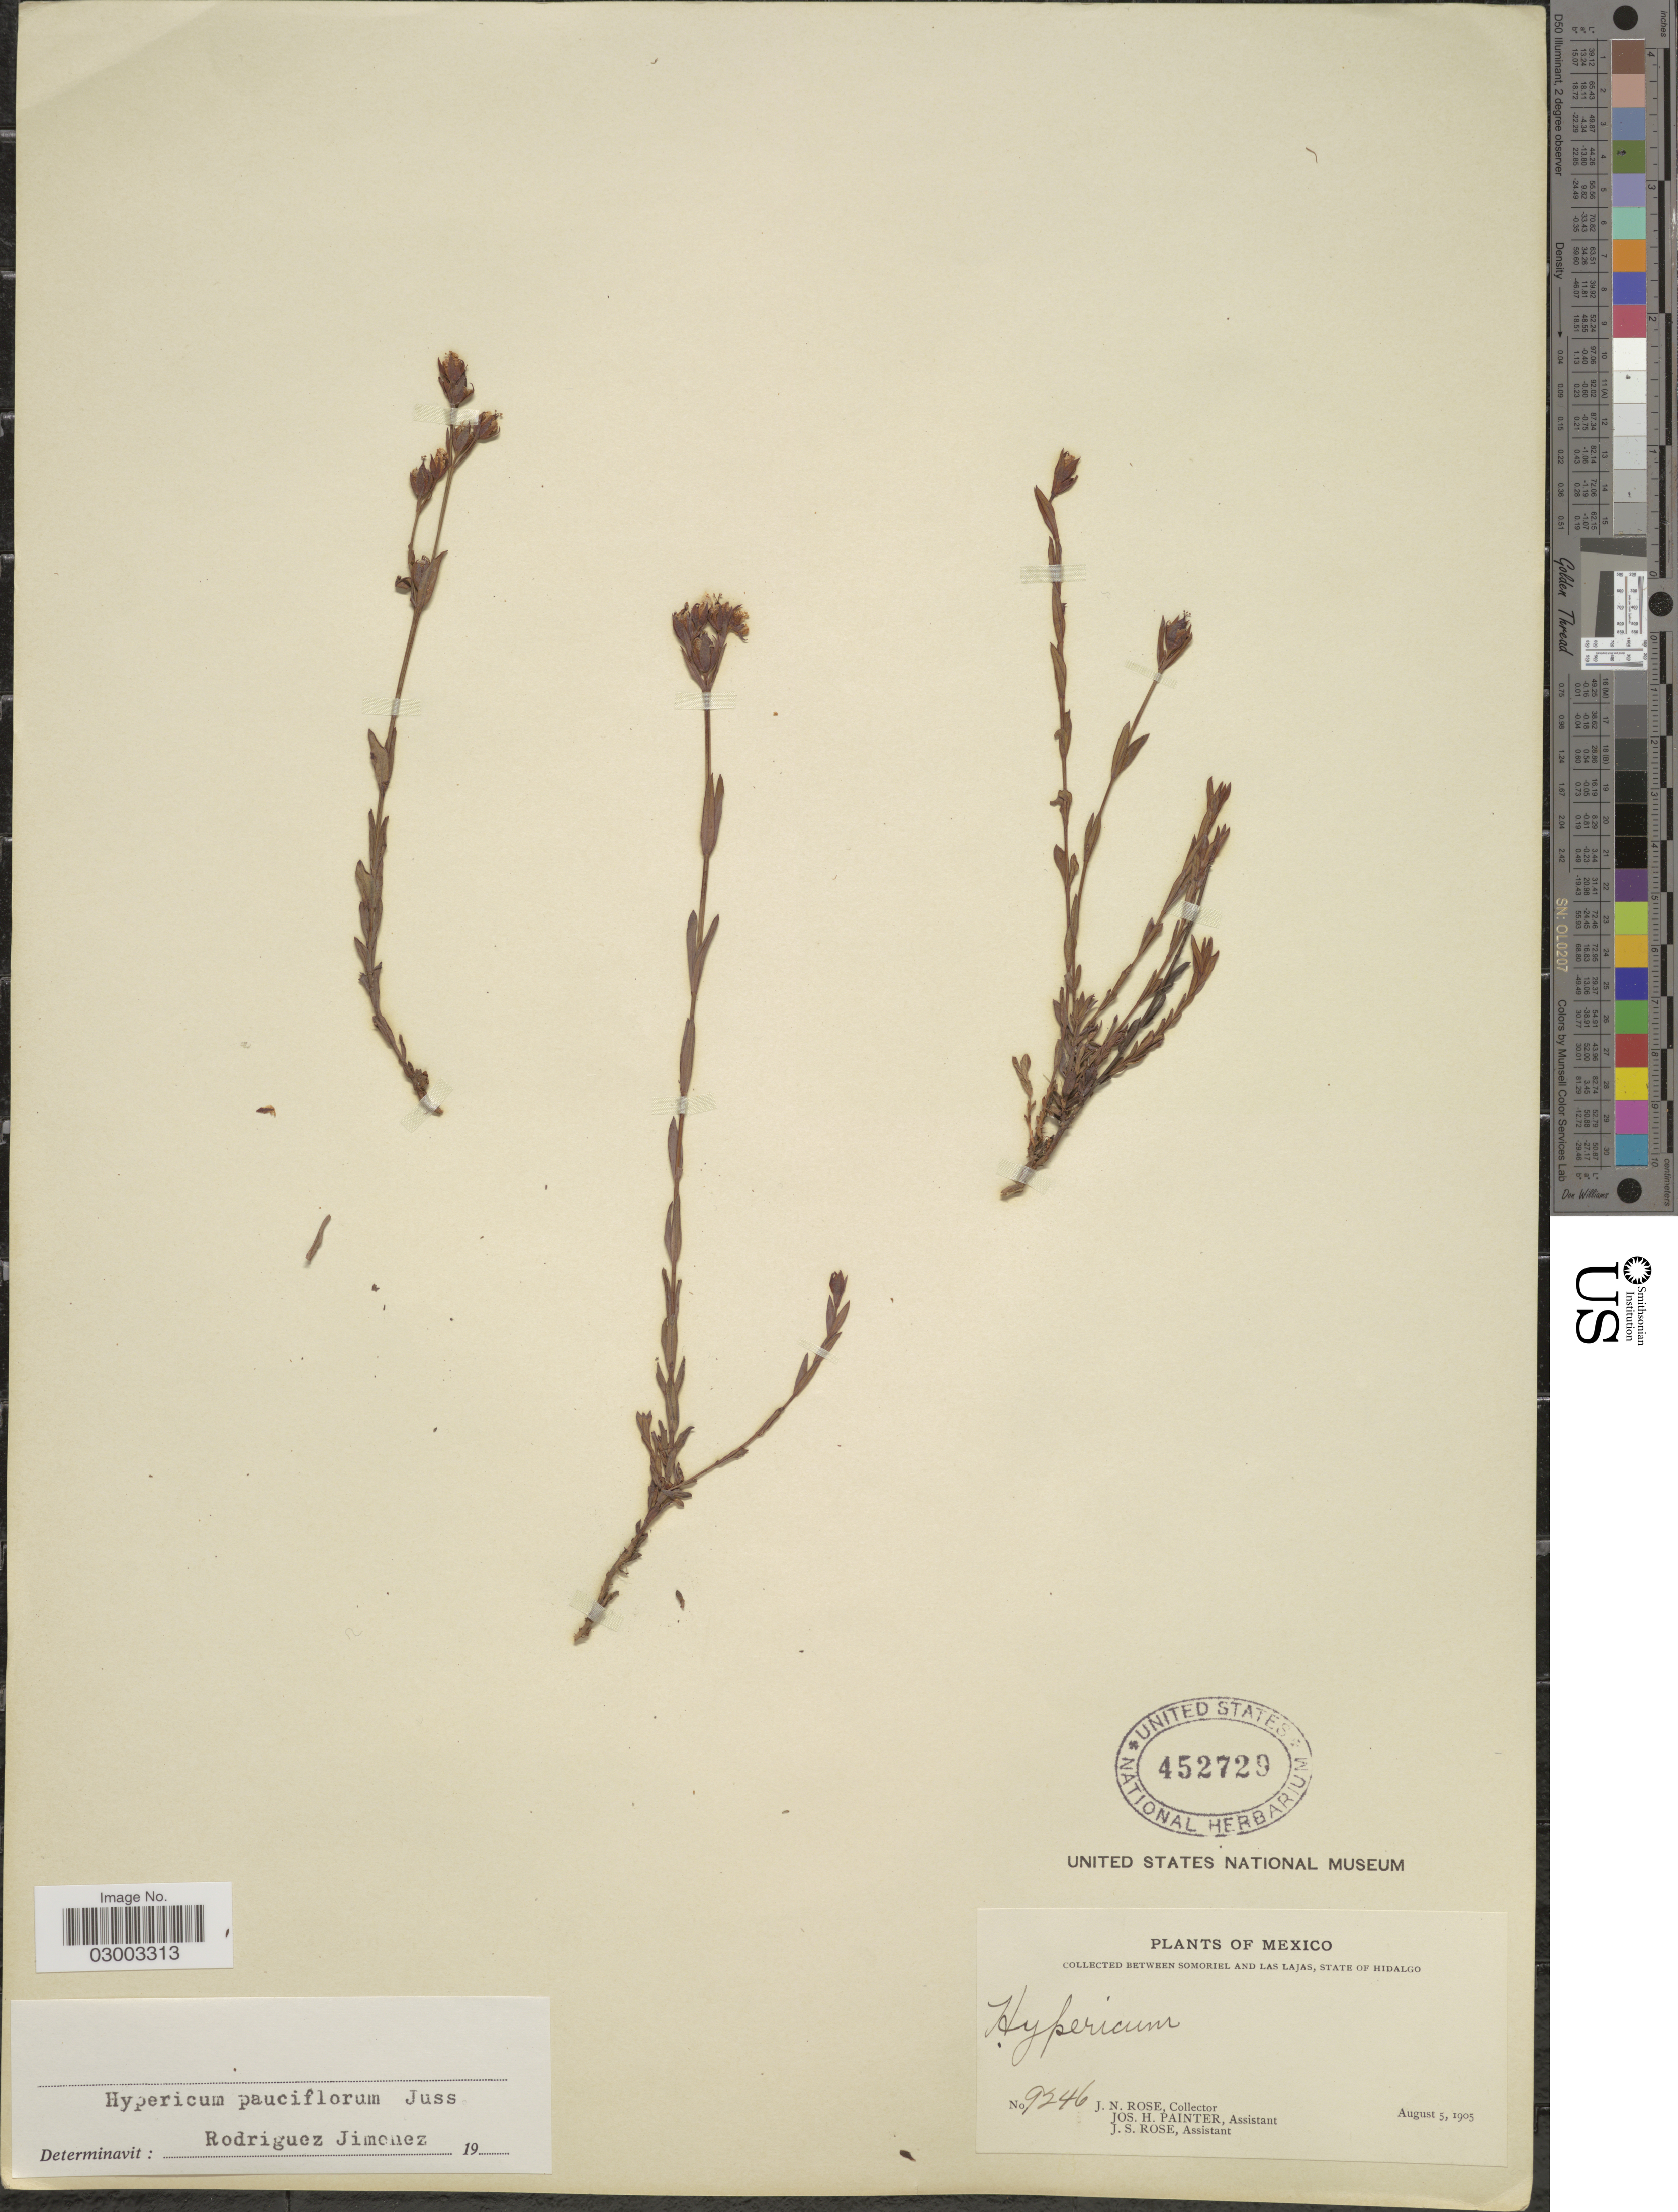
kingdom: Plantae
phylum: Tracheophyta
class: Magnoliopsida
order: Malpighiales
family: Hypericaceae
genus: Hypericum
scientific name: Hypericum pauciflorum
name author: Kunth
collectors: J. N. Rose, J. H. Painter & J. S. Rose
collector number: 9246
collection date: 1905-08-05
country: Mexico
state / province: Hidalgo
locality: Between Somoriel and Las Lajas, State of Hidalgo.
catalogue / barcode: US 452729